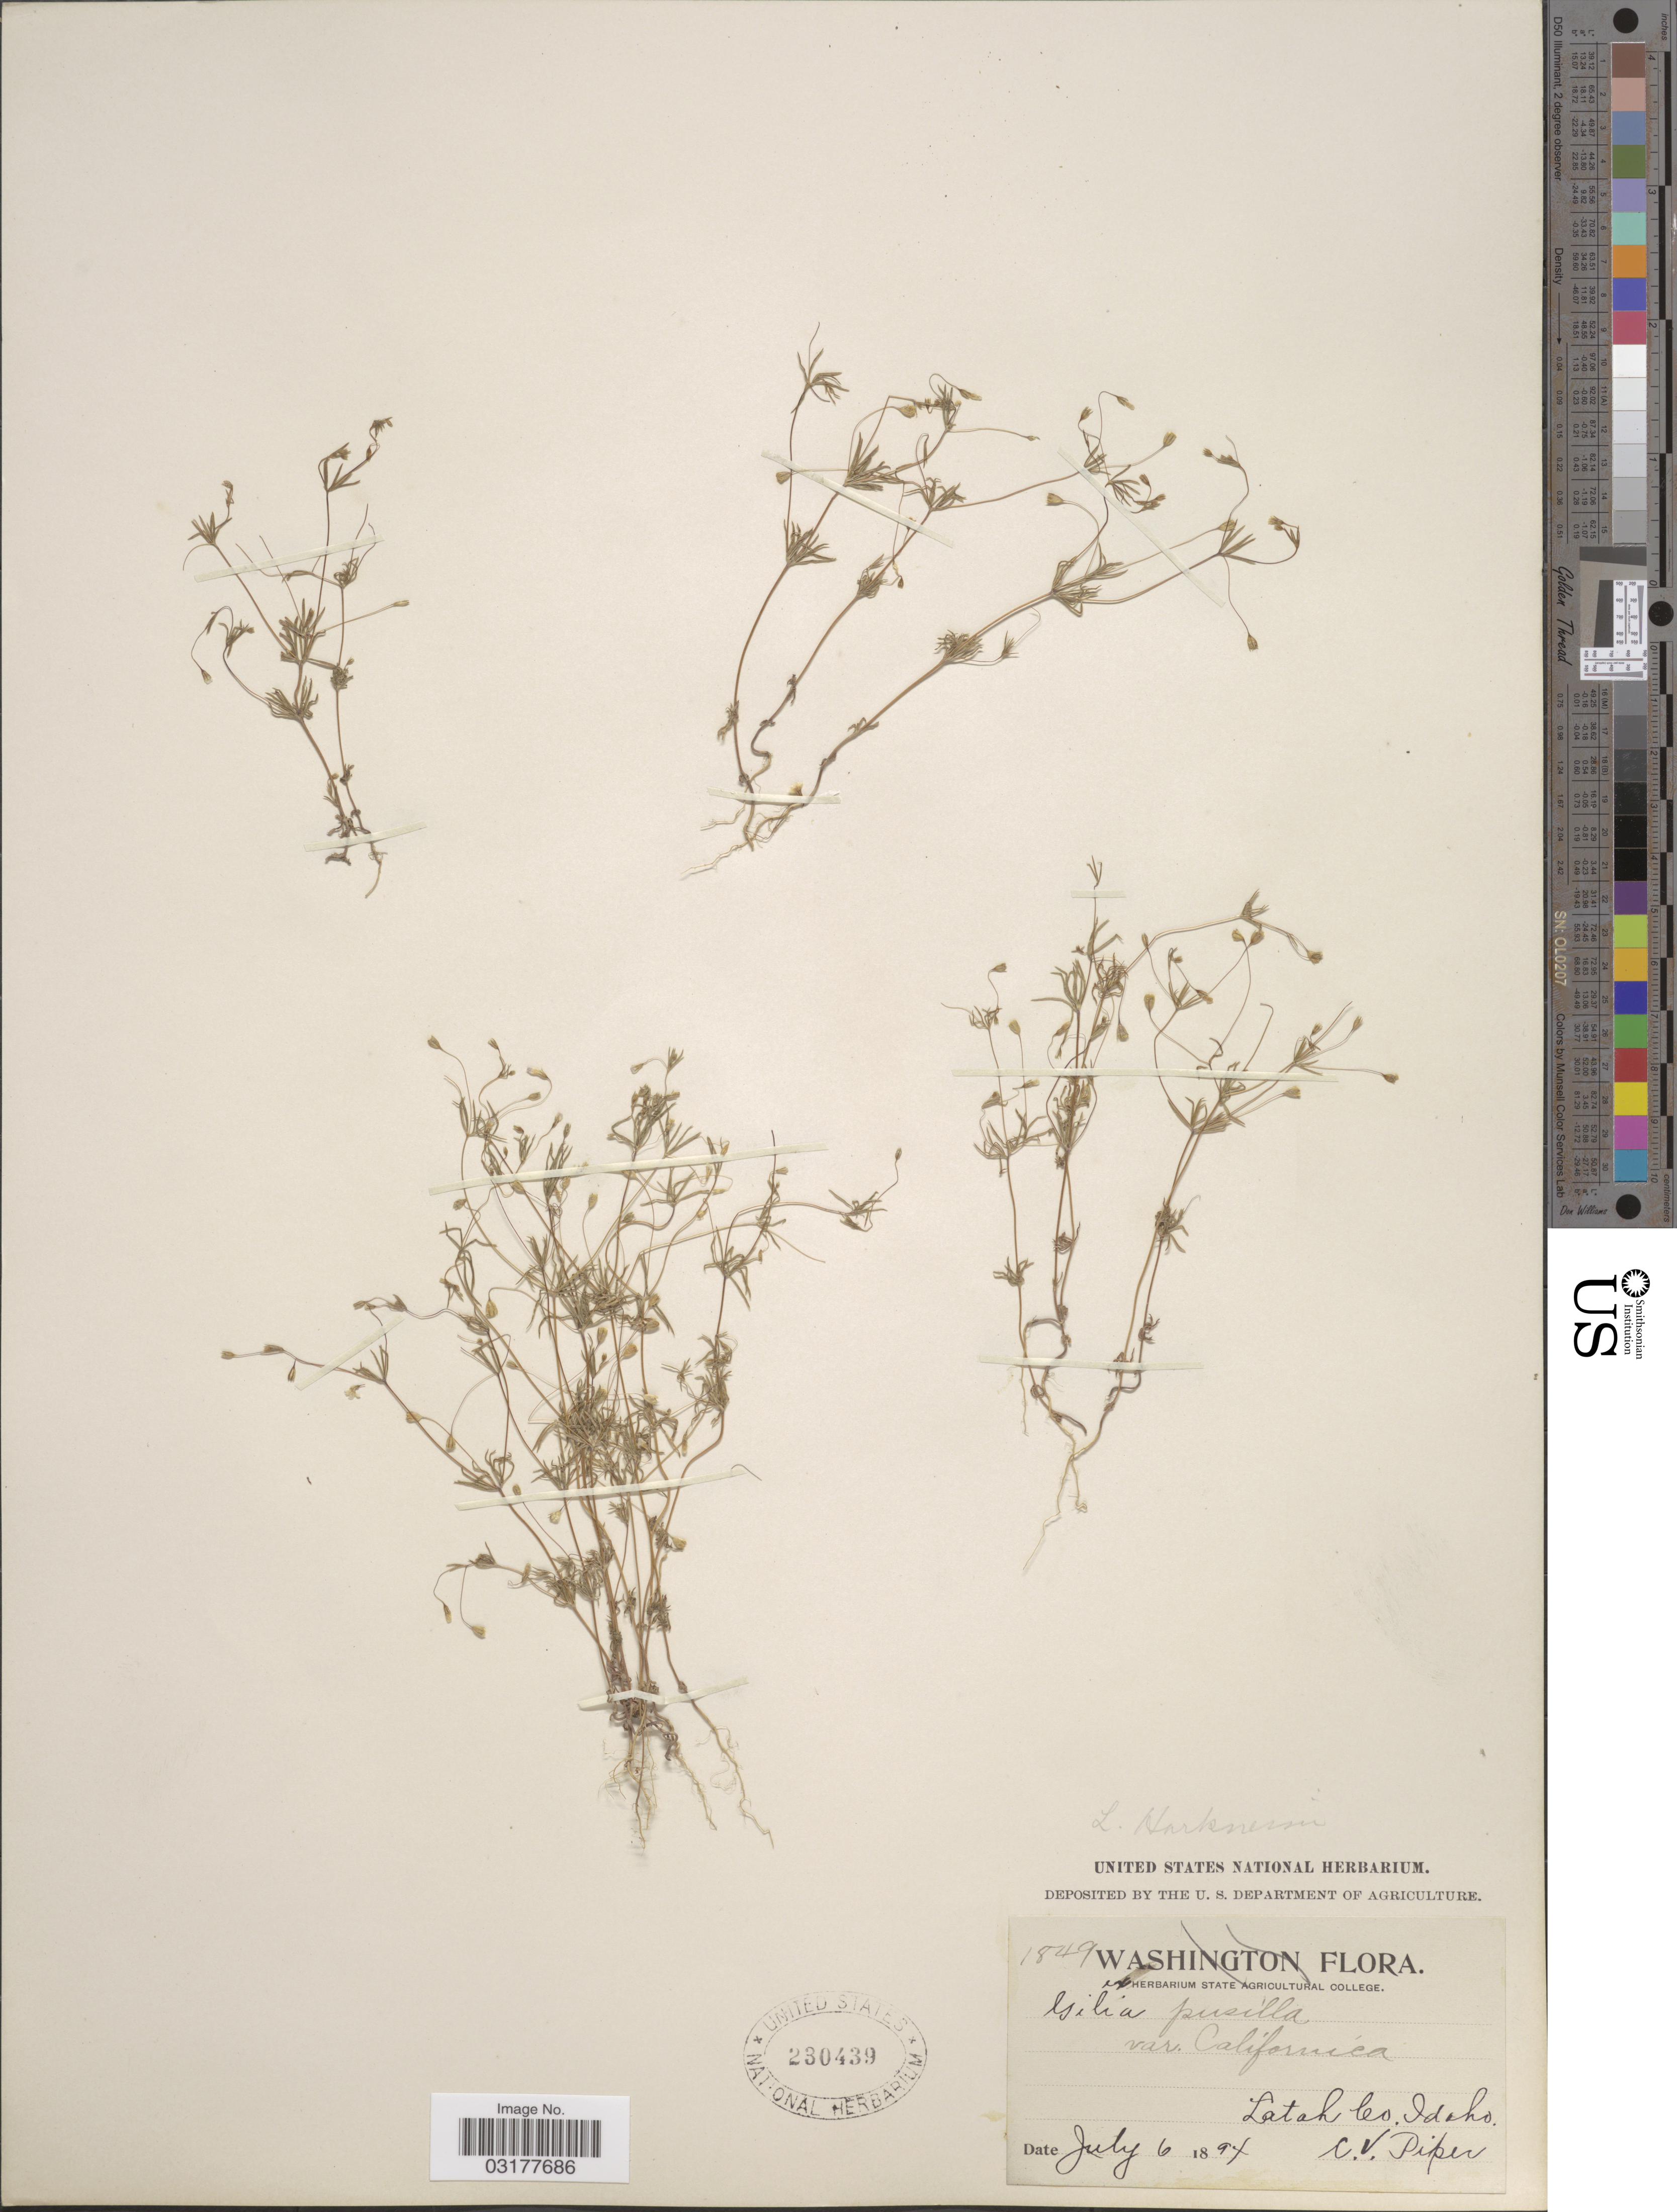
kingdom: Plantae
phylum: Tracheophyta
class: Magnoliopsida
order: Ericales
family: Polemoniaceae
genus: Leptosiphon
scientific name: Leptosiphon septentrionalis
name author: (H. Mason) J.M. Porter & L.A. Johnson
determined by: Strong, Mark T., (BOT), Smithsonian Institution - National Museum of Natural History (UNITED STATES)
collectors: C. V. Piper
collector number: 1849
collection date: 1894-07-06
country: United States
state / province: Idaho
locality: Latah Co.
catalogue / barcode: US 230439